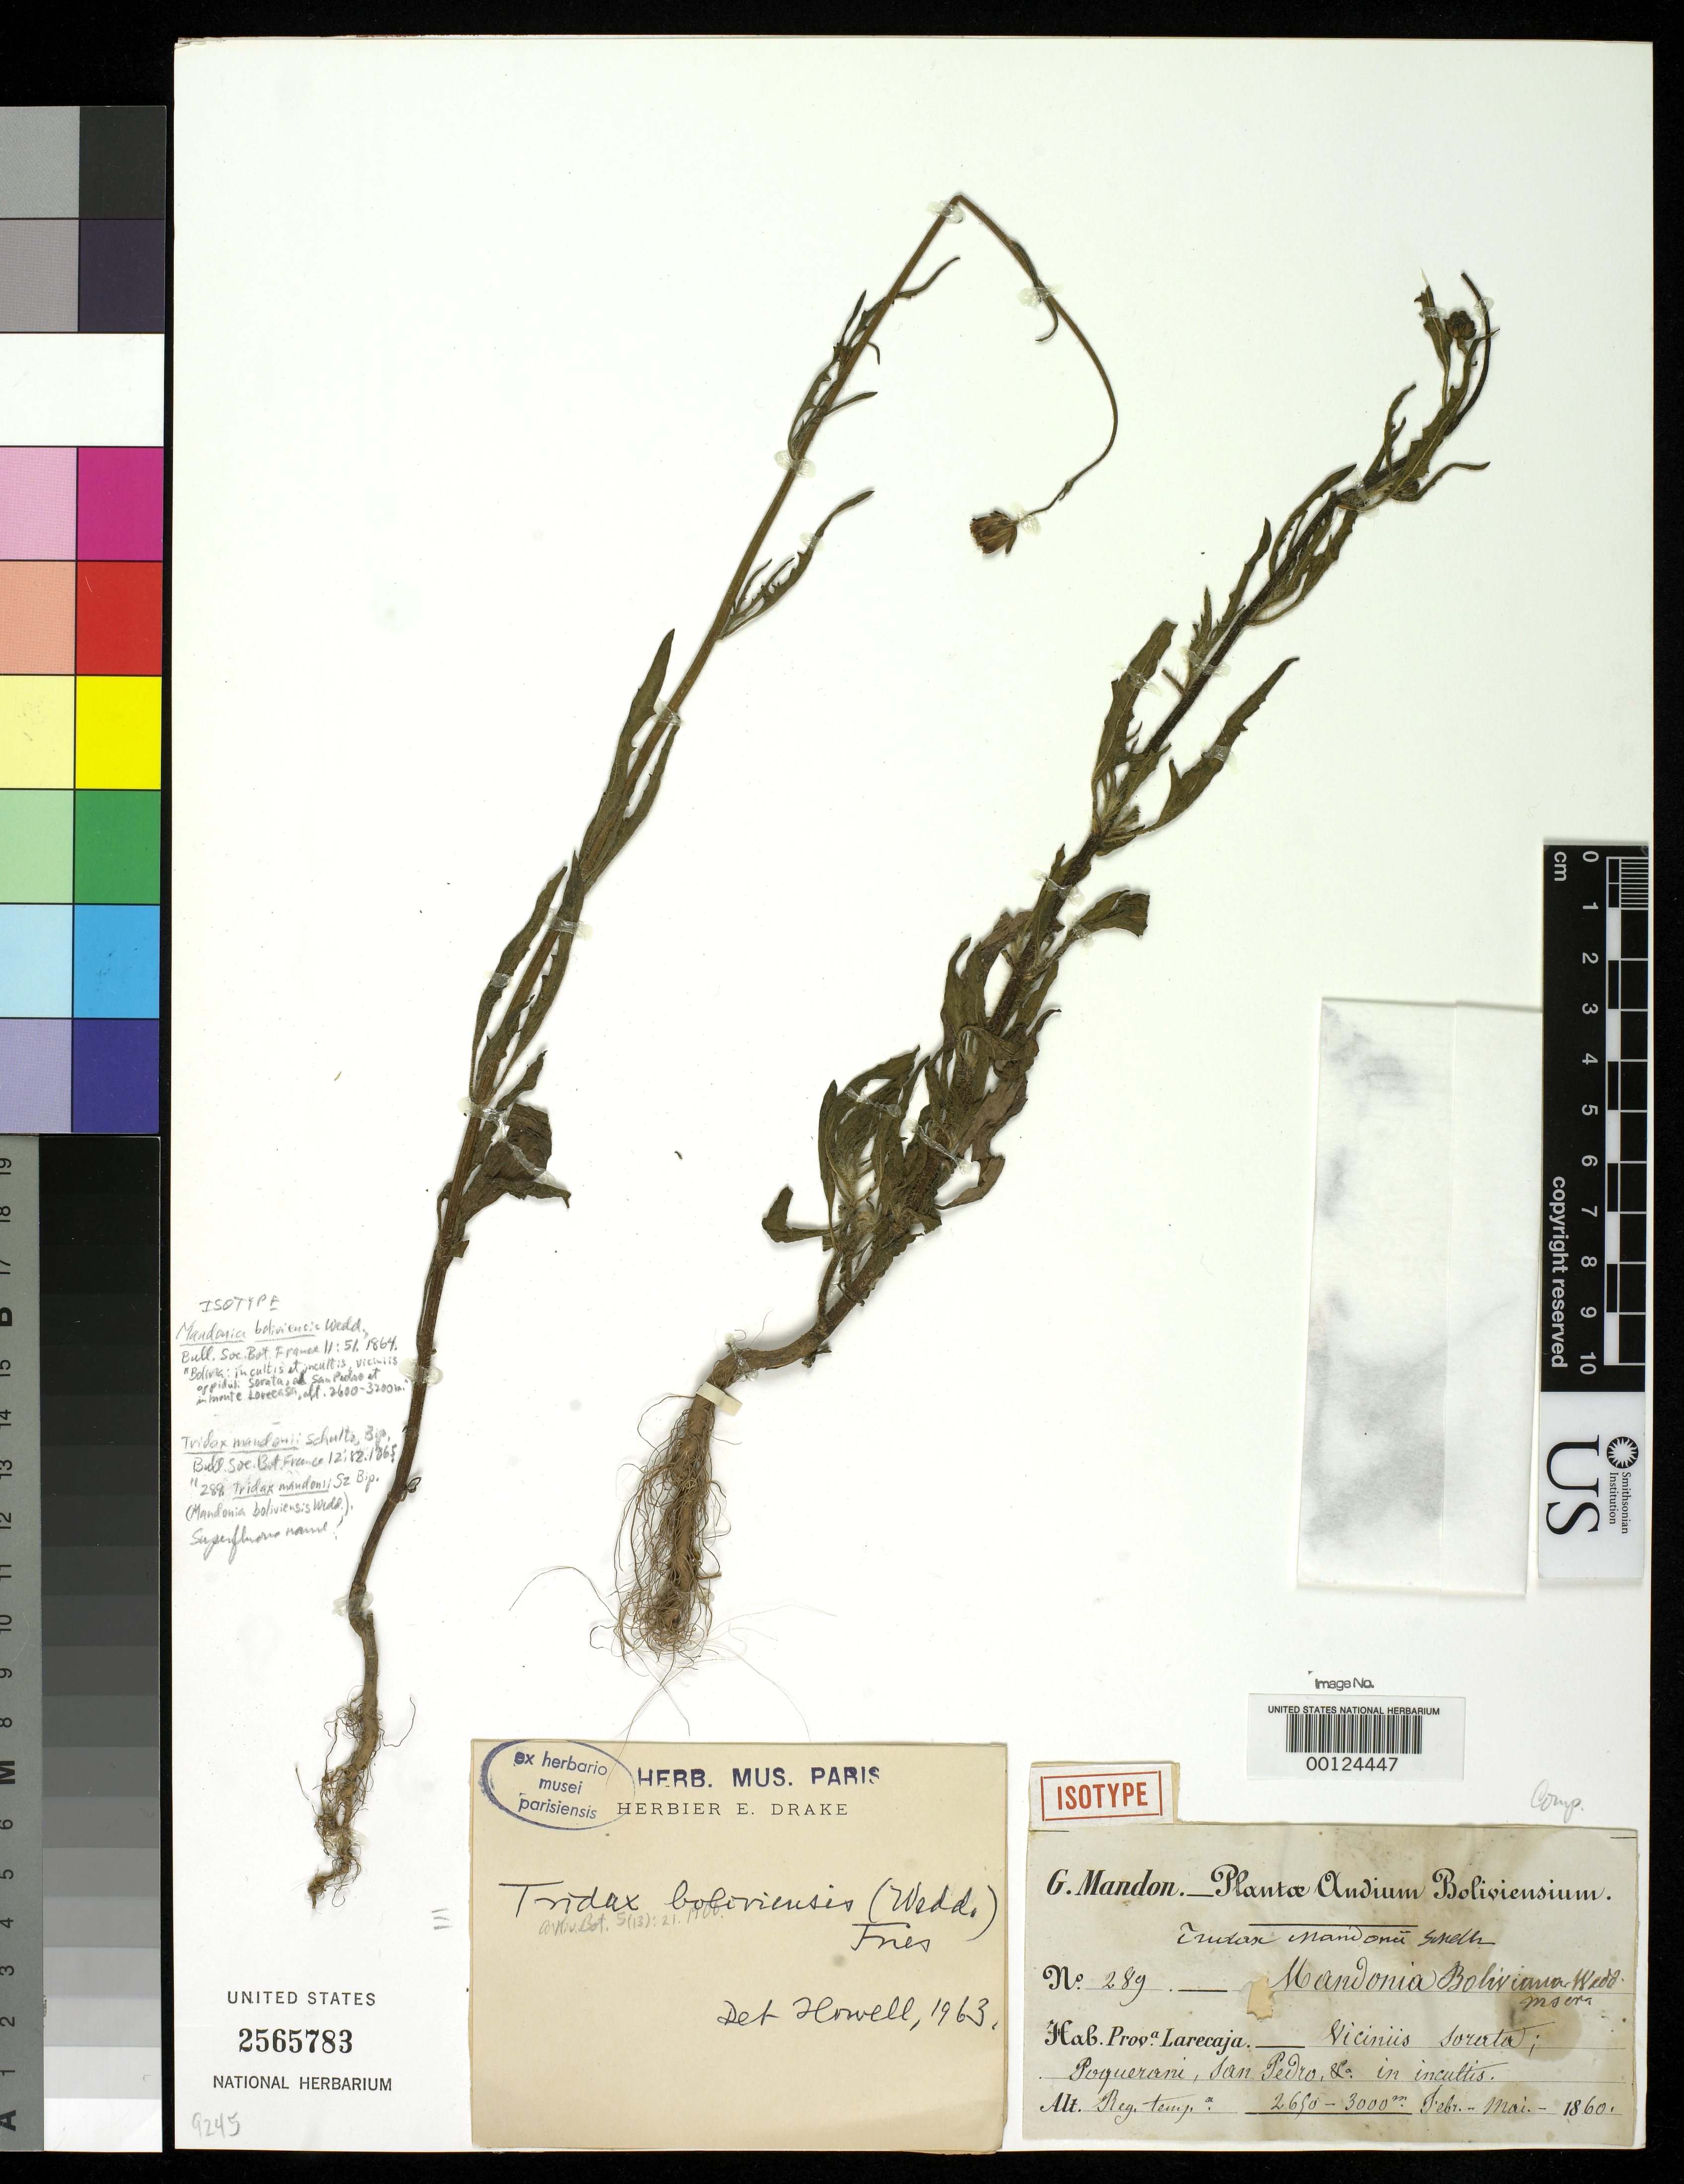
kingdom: Plantae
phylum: Tracheophyta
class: Magnoliopsida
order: Asterales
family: Asteraceae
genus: Mandonia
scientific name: Mandonia boliviensis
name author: Wedd.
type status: Isosyntype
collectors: G. Mandon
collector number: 289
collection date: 1860-02/1860-05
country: Bolivia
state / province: La Paz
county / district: Larecaja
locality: Prov. Larecaja. Vic. Sorata; Poquerani, San Pedro & in incultis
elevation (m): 2690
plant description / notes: Protologue, "Hab. Bolivia: in cultis et incultis, viciniis oppiduli Sorata, ad San Pedro et in monte Lorecasa, alt. 2600-3200 metr."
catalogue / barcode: US 2565783